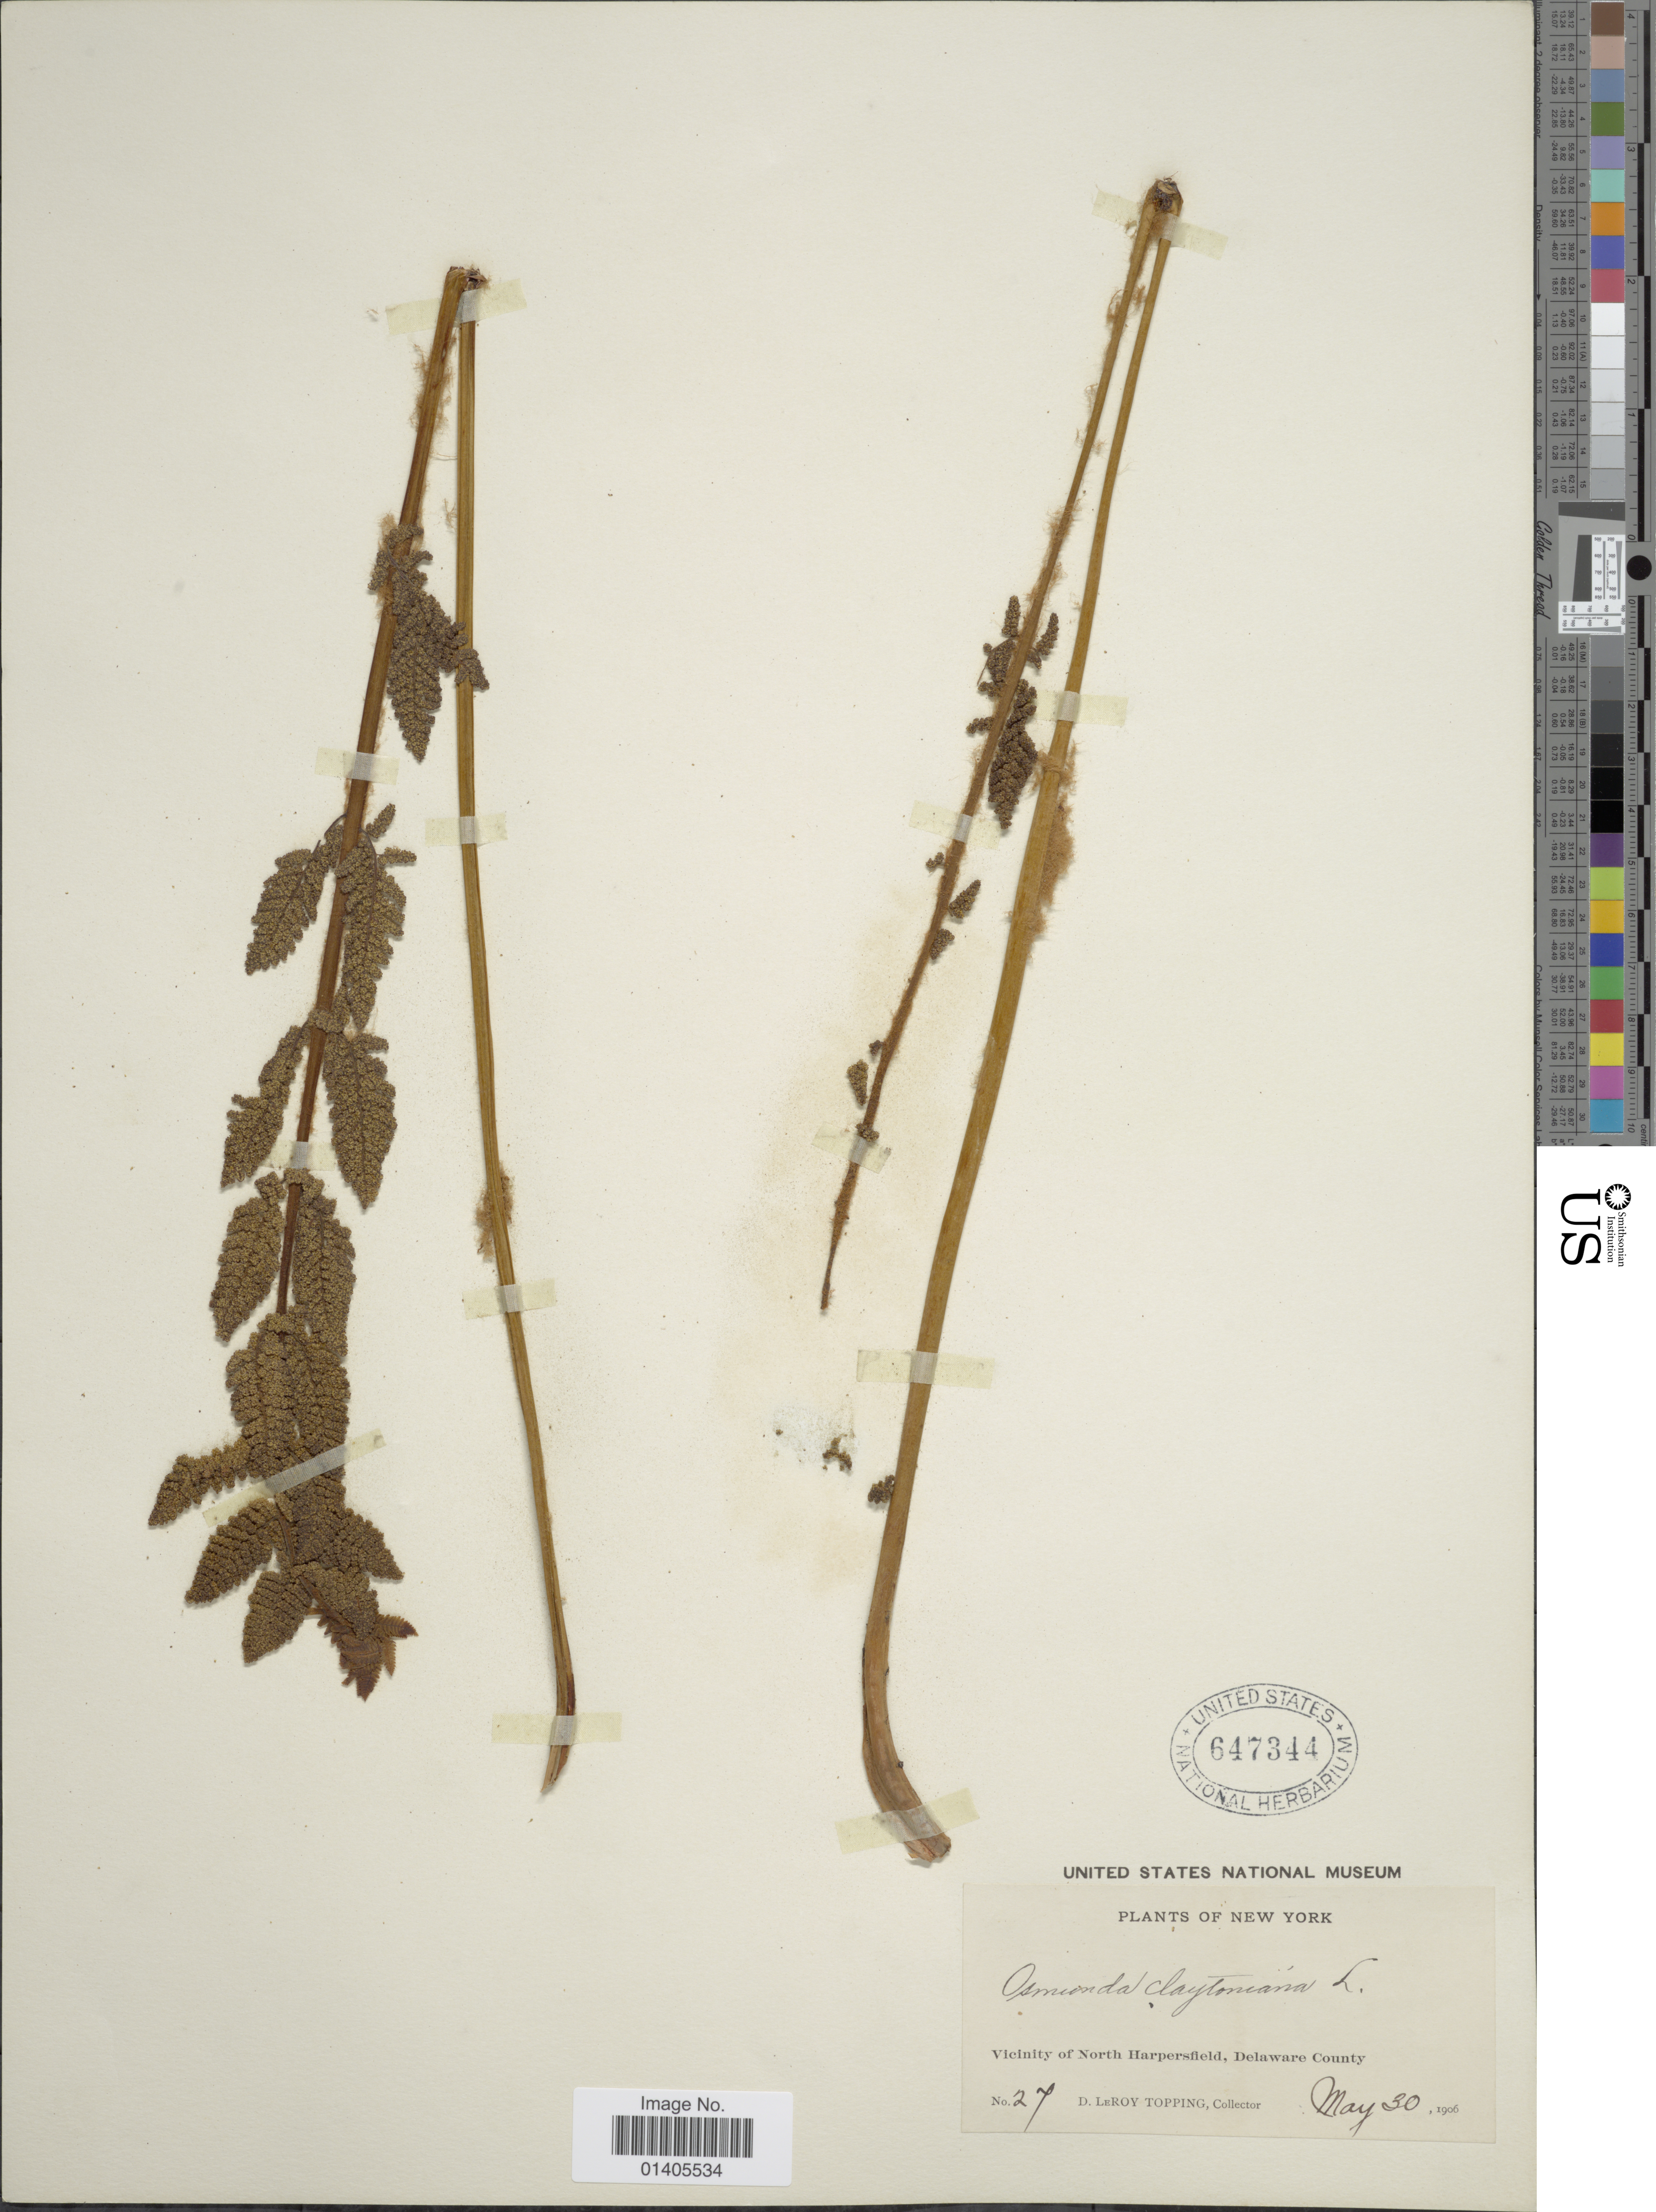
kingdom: Plantae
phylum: Tracheophyta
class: Polypodiopsida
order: Osmundales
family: Osmundaceae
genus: Osmunda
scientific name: Osmunda claytoniana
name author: (L.) Tagawa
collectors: D. L. Topping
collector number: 27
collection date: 1906-05-30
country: United States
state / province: Delaware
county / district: Delaware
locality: Vicinity of North harpersfield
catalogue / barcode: US 647344